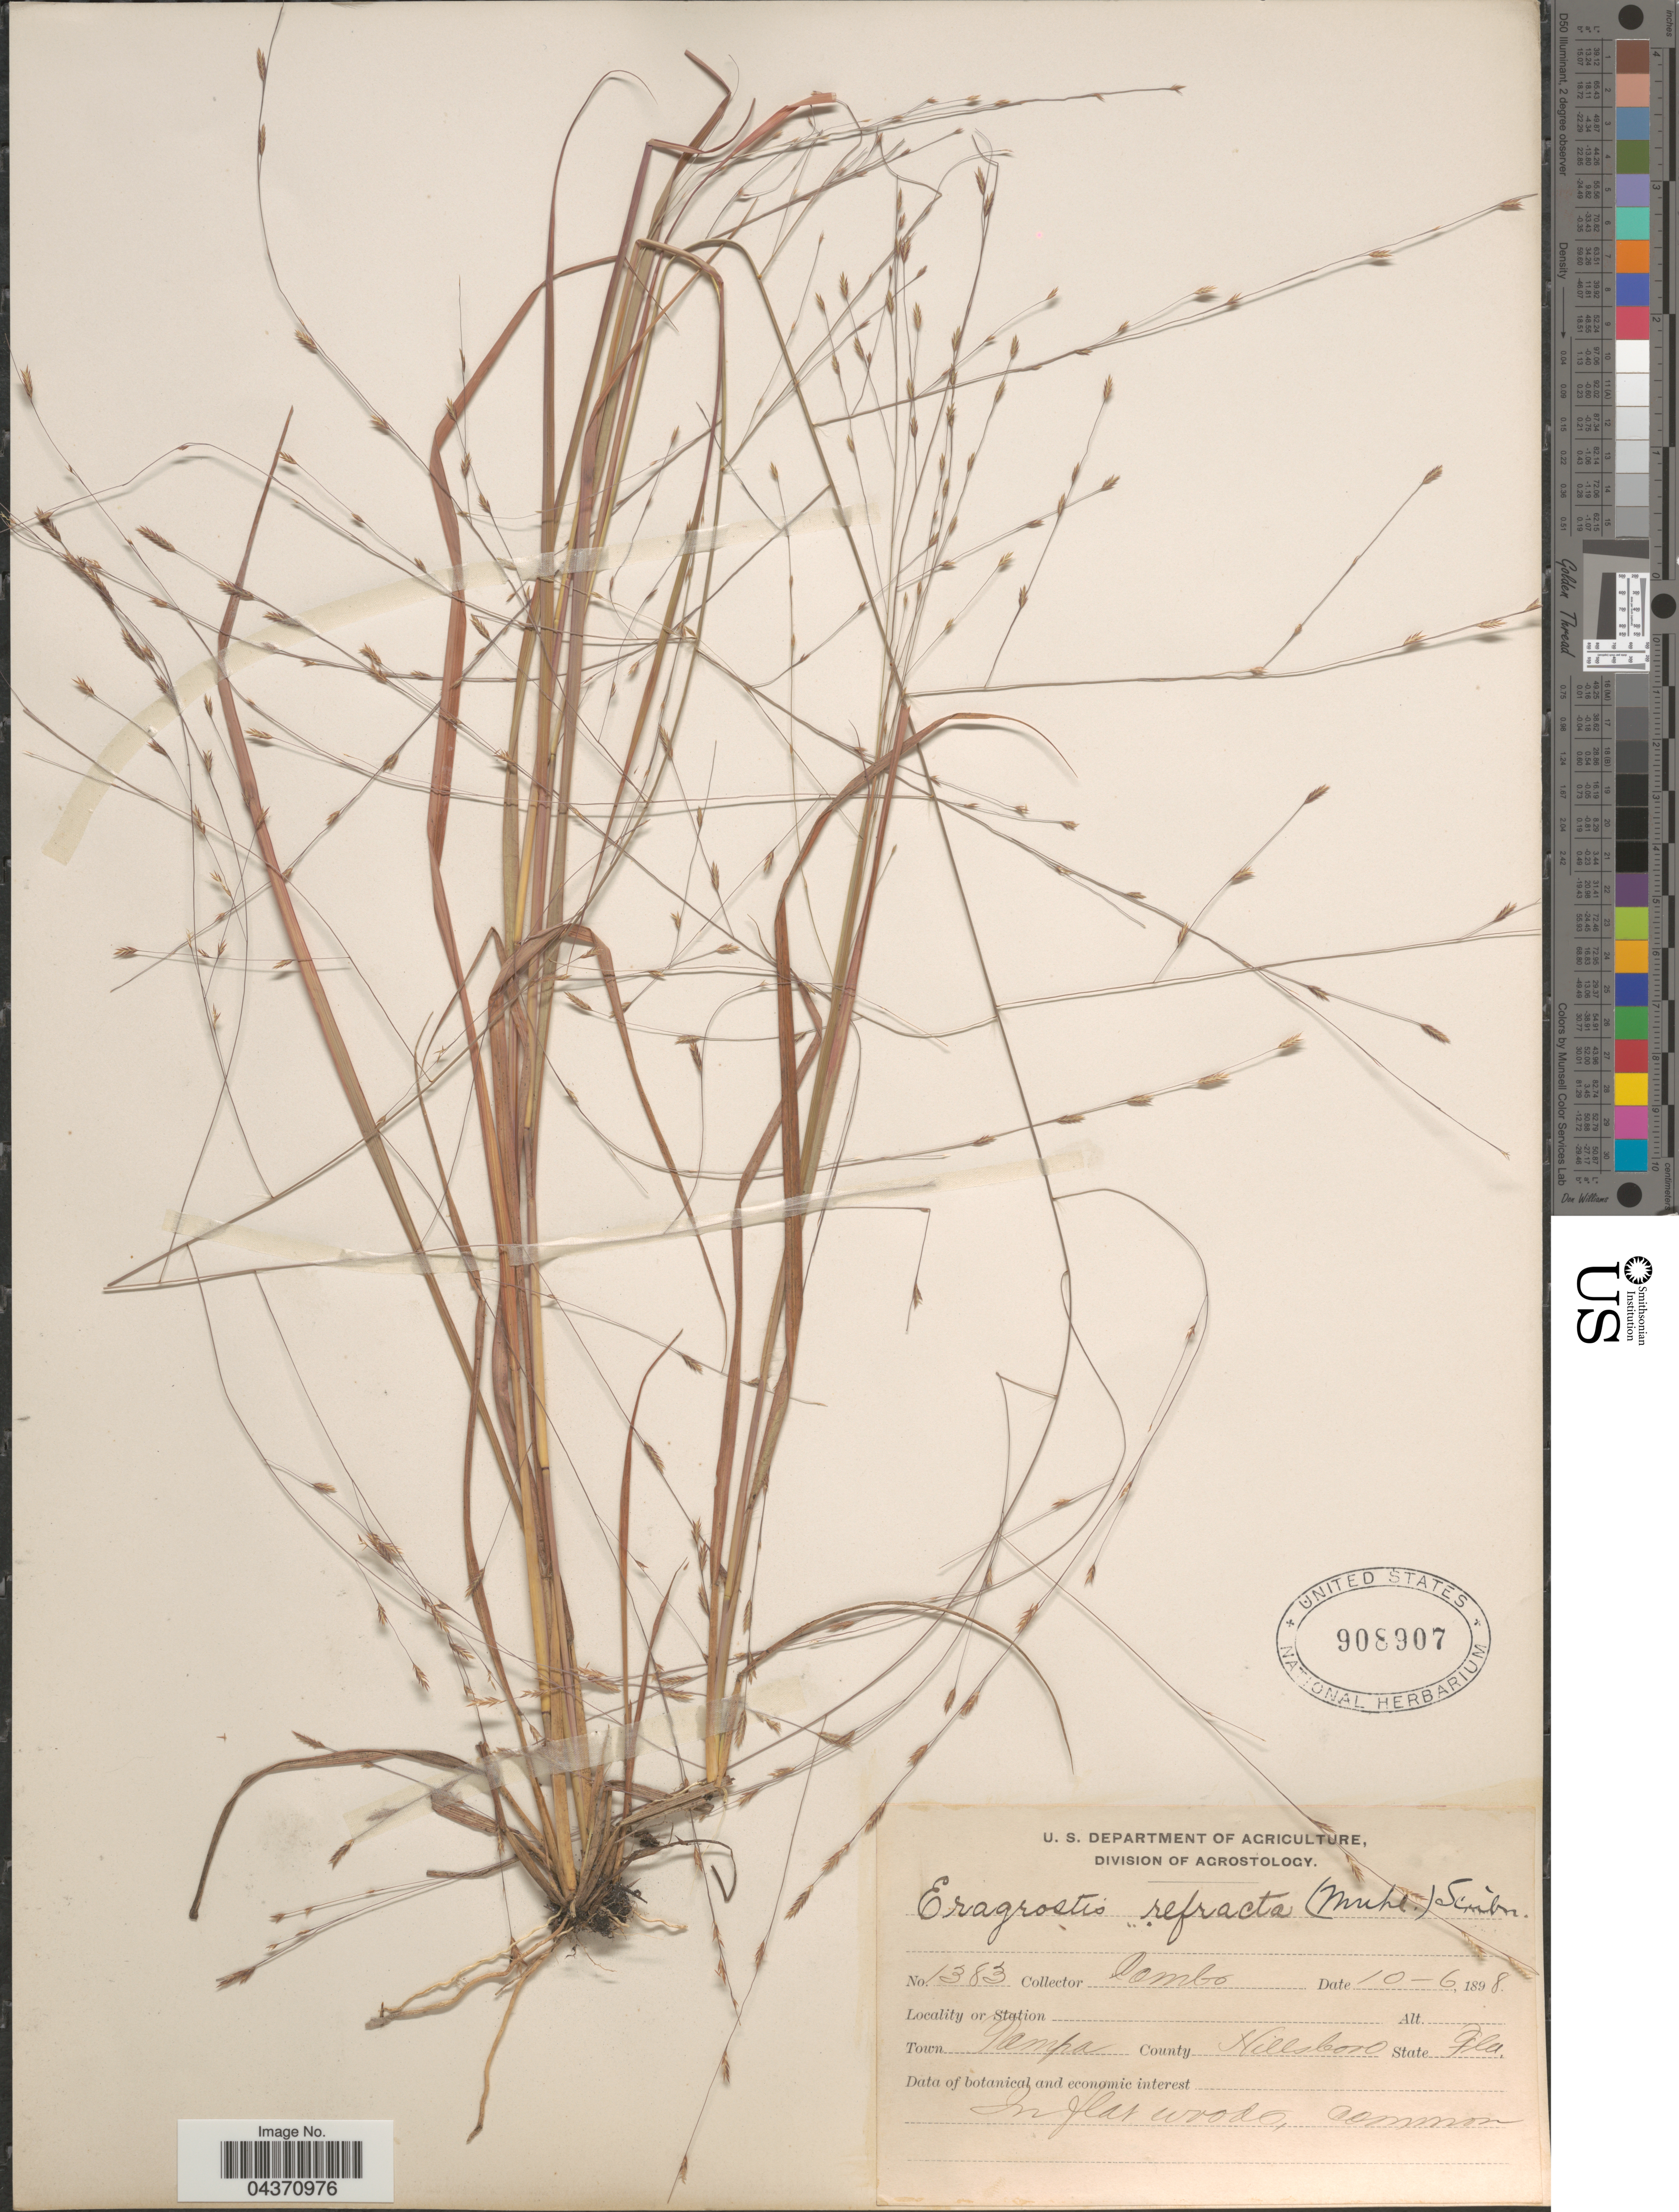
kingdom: Plantae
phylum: Tracheophyta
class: Liliopsida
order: Poales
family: Poaceae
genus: Eragrostis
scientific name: Eragrostis refracta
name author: (Muhl.) Scribn.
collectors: -. Combs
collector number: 1383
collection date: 1898-10-06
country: United States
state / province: Florida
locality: Town Tampa. County Hillsboro.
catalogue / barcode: US 908907